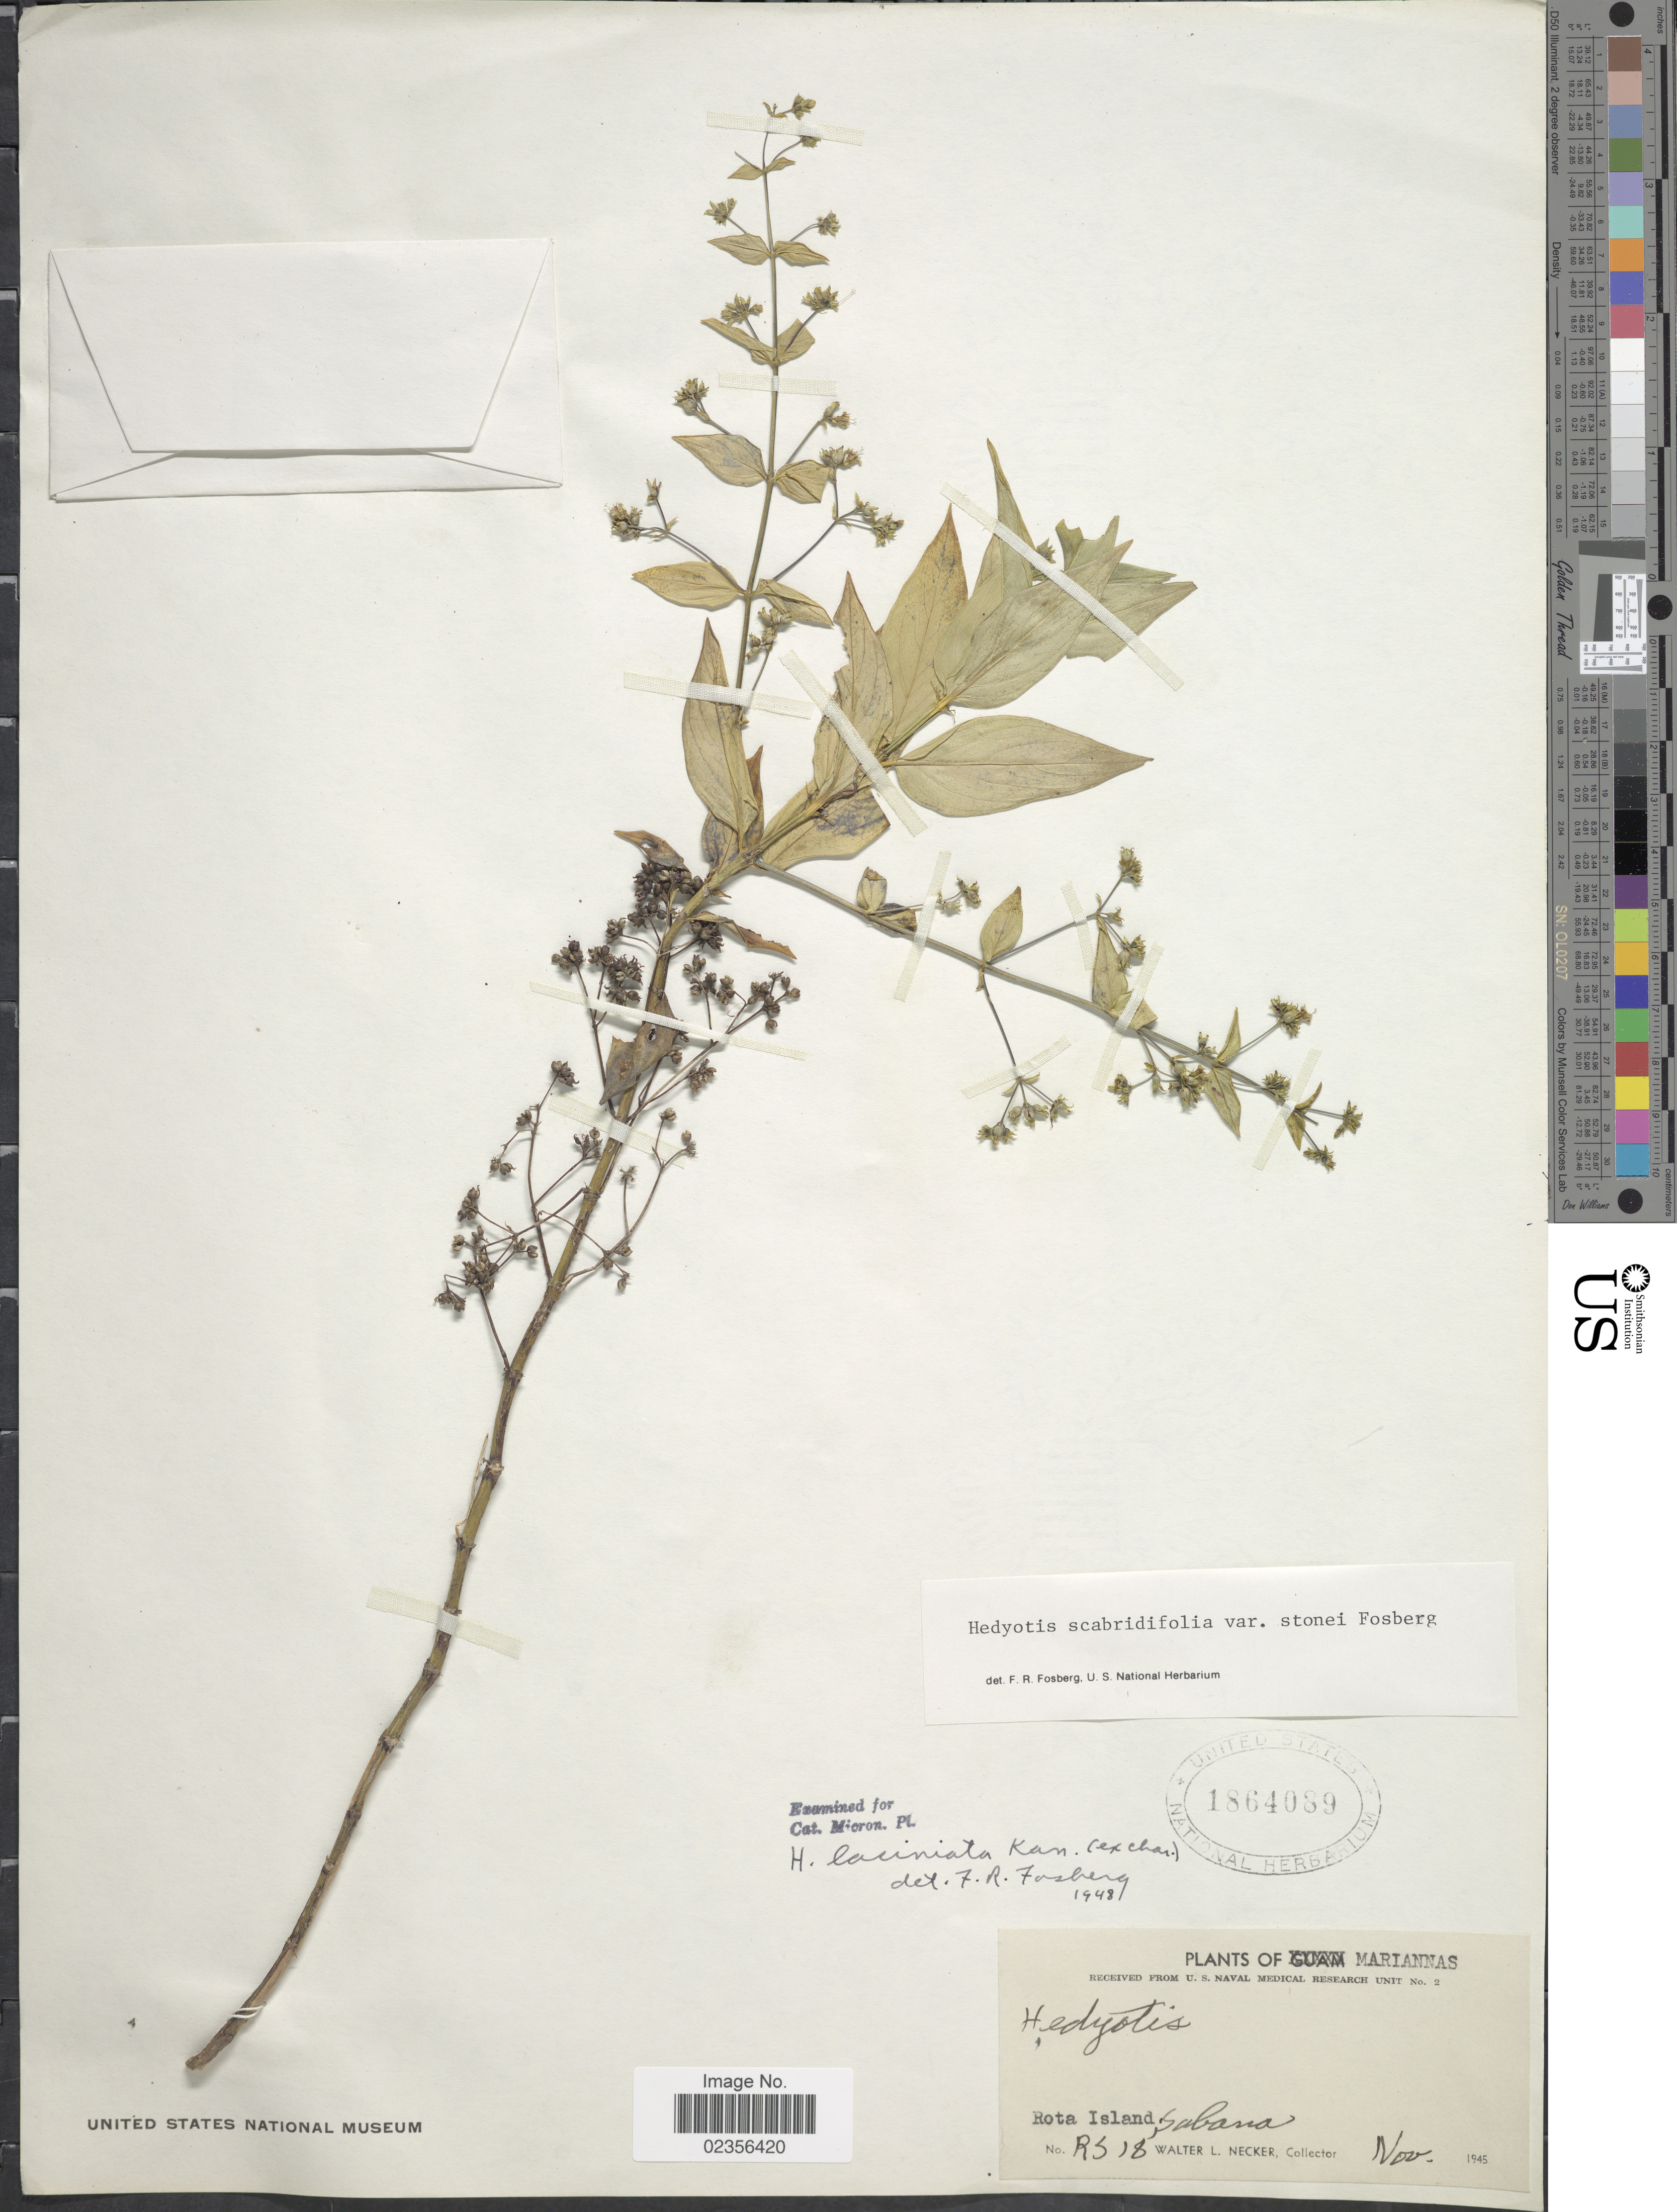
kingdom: Plantae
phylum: Tracheophyta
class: Magnoliopsida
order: Gentianales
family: Rubiaceae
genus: Hedyotis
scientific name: Hedyotis scabridifolia var. stonei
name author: Fosberg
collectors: W. L. Necker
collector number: RS 18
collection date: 1945-11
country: Northern Mariana Islands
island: Rota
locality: Mariannas, Rota Island, Sabana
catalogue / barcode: US 1864089